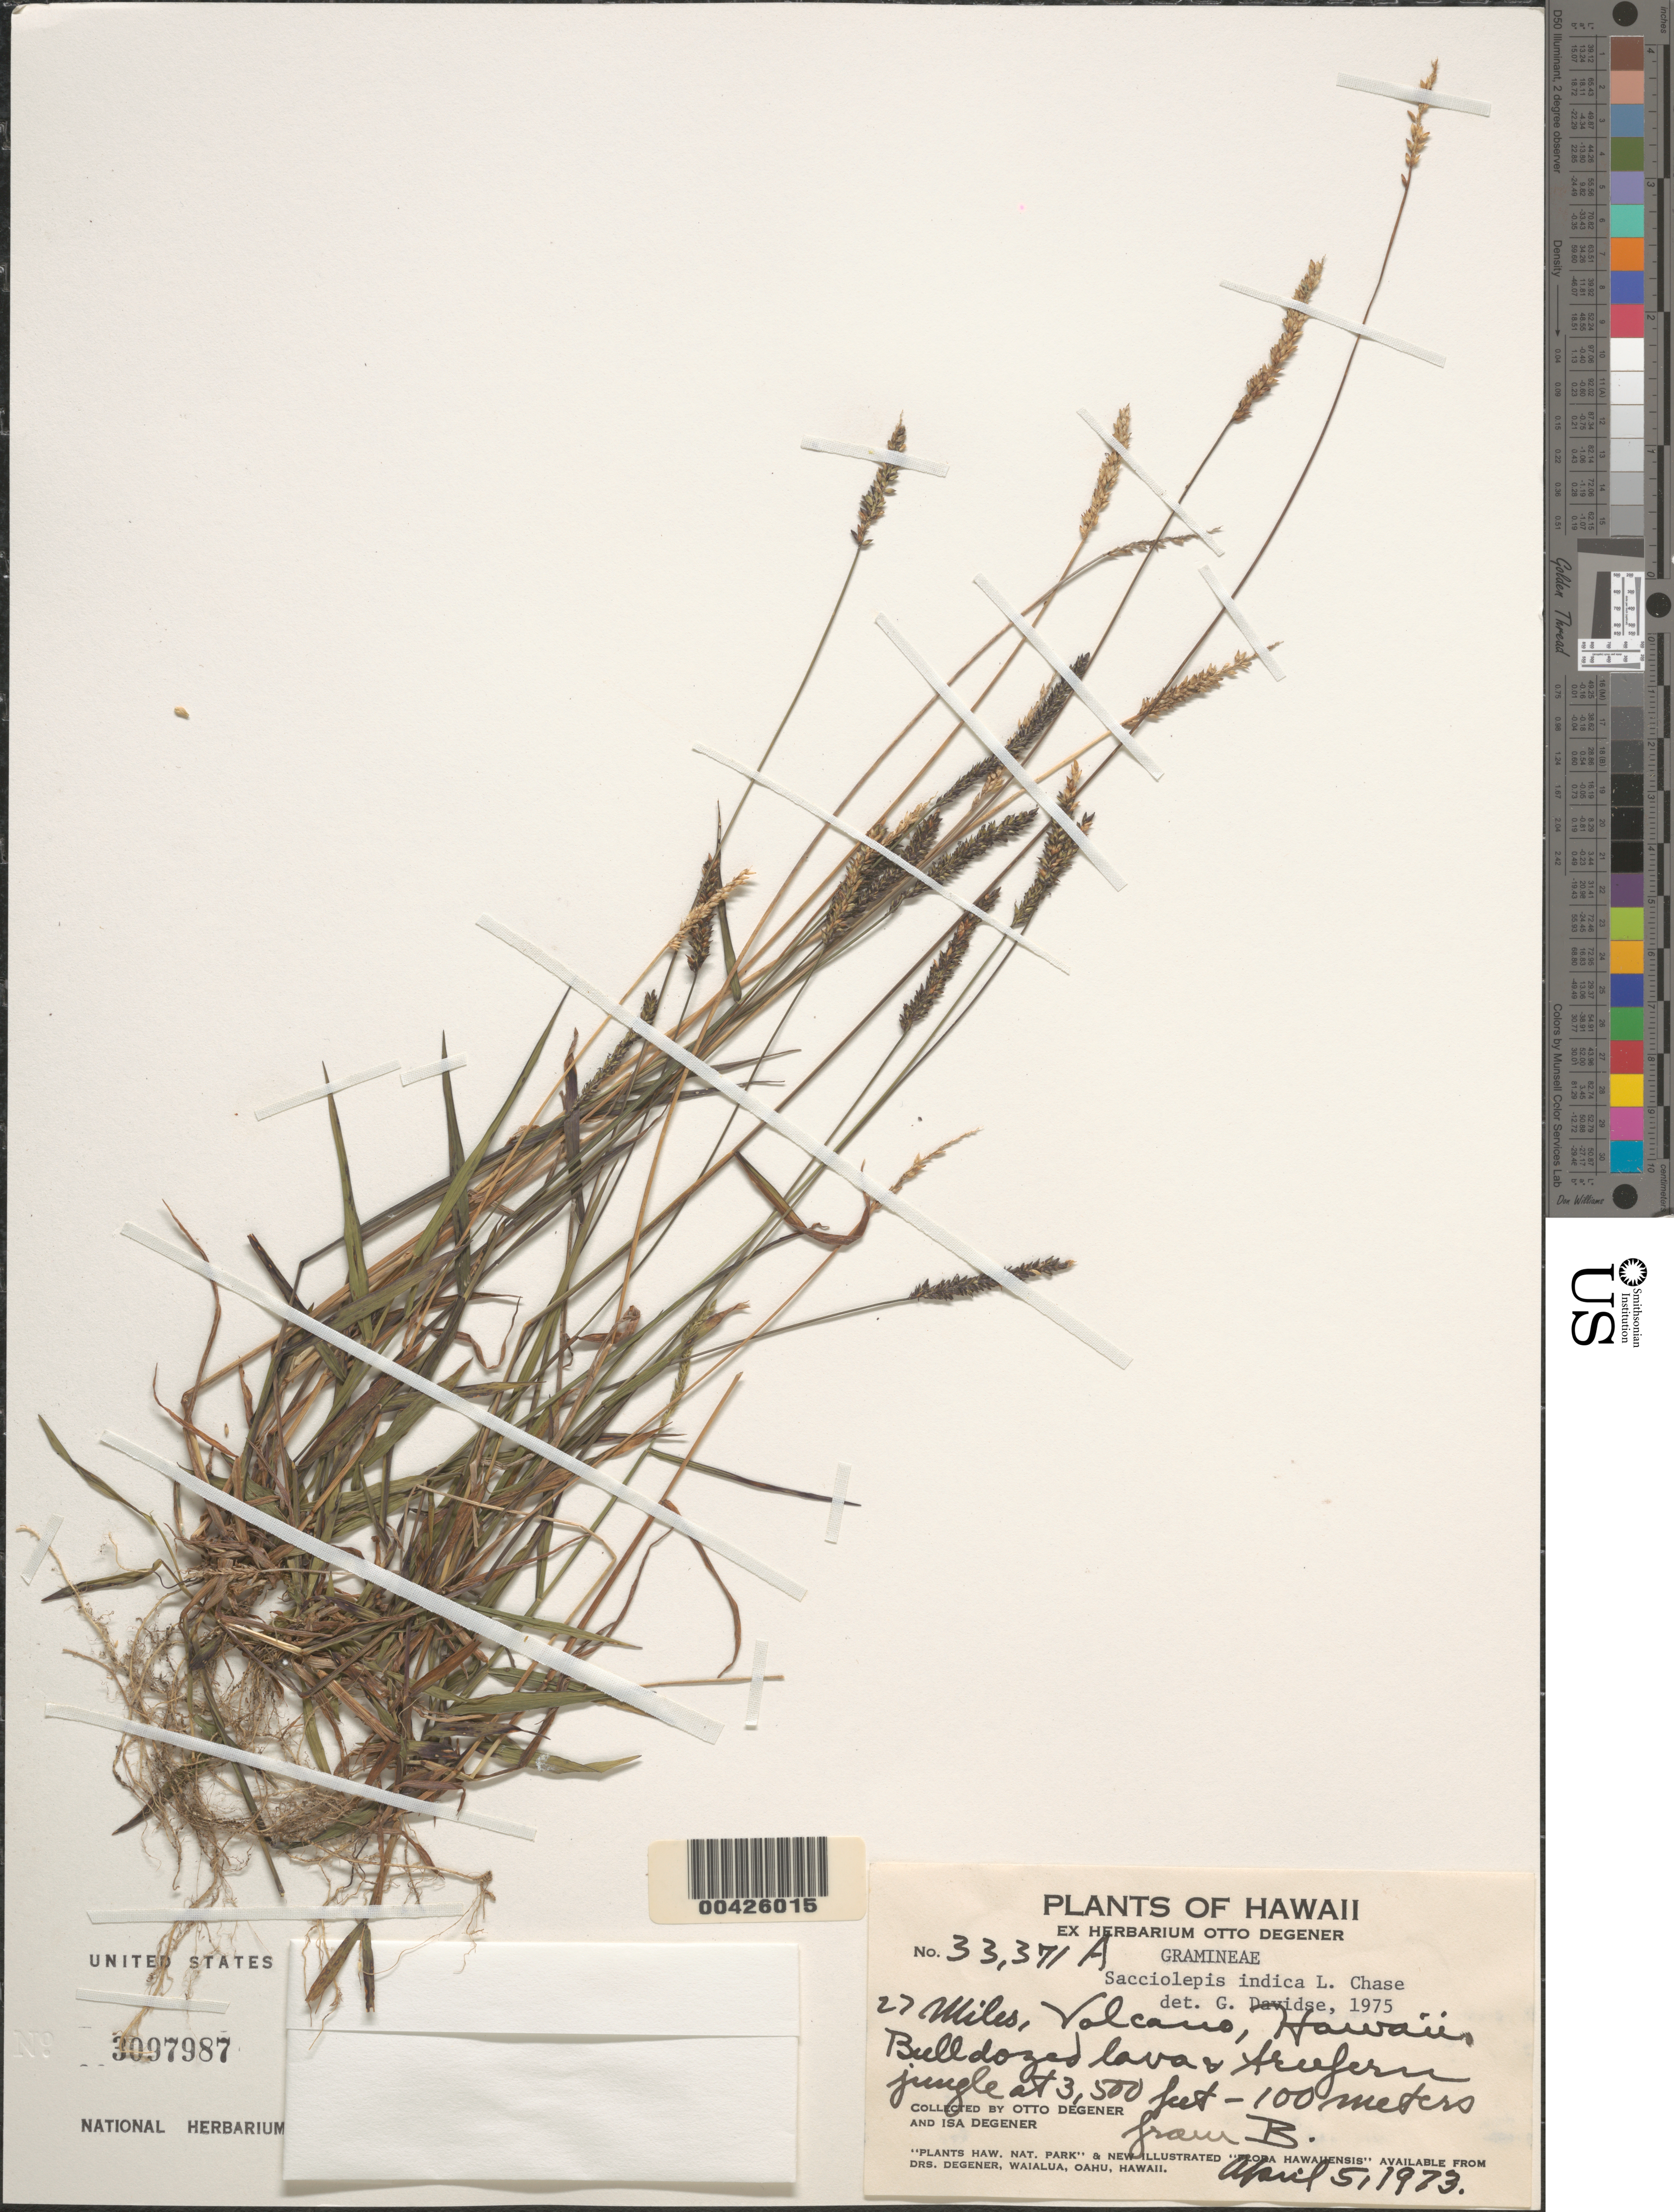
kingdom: Plantae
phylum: Tracheophyta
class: Liliopsida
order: Poales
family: Poaceae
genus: Sacciolepis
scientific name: Sacciolepis indica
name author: (L.) Chase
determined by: Davidse, Gerrit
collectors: O. Degener & I. Degener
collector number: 33371a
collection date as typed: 5 Apr 1973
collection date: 1973-04-05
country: United States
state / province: Hawaii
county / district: Hawaii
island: Hawaii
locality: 27 Miles, Volcano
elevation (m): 1067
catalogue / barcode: US 3097987